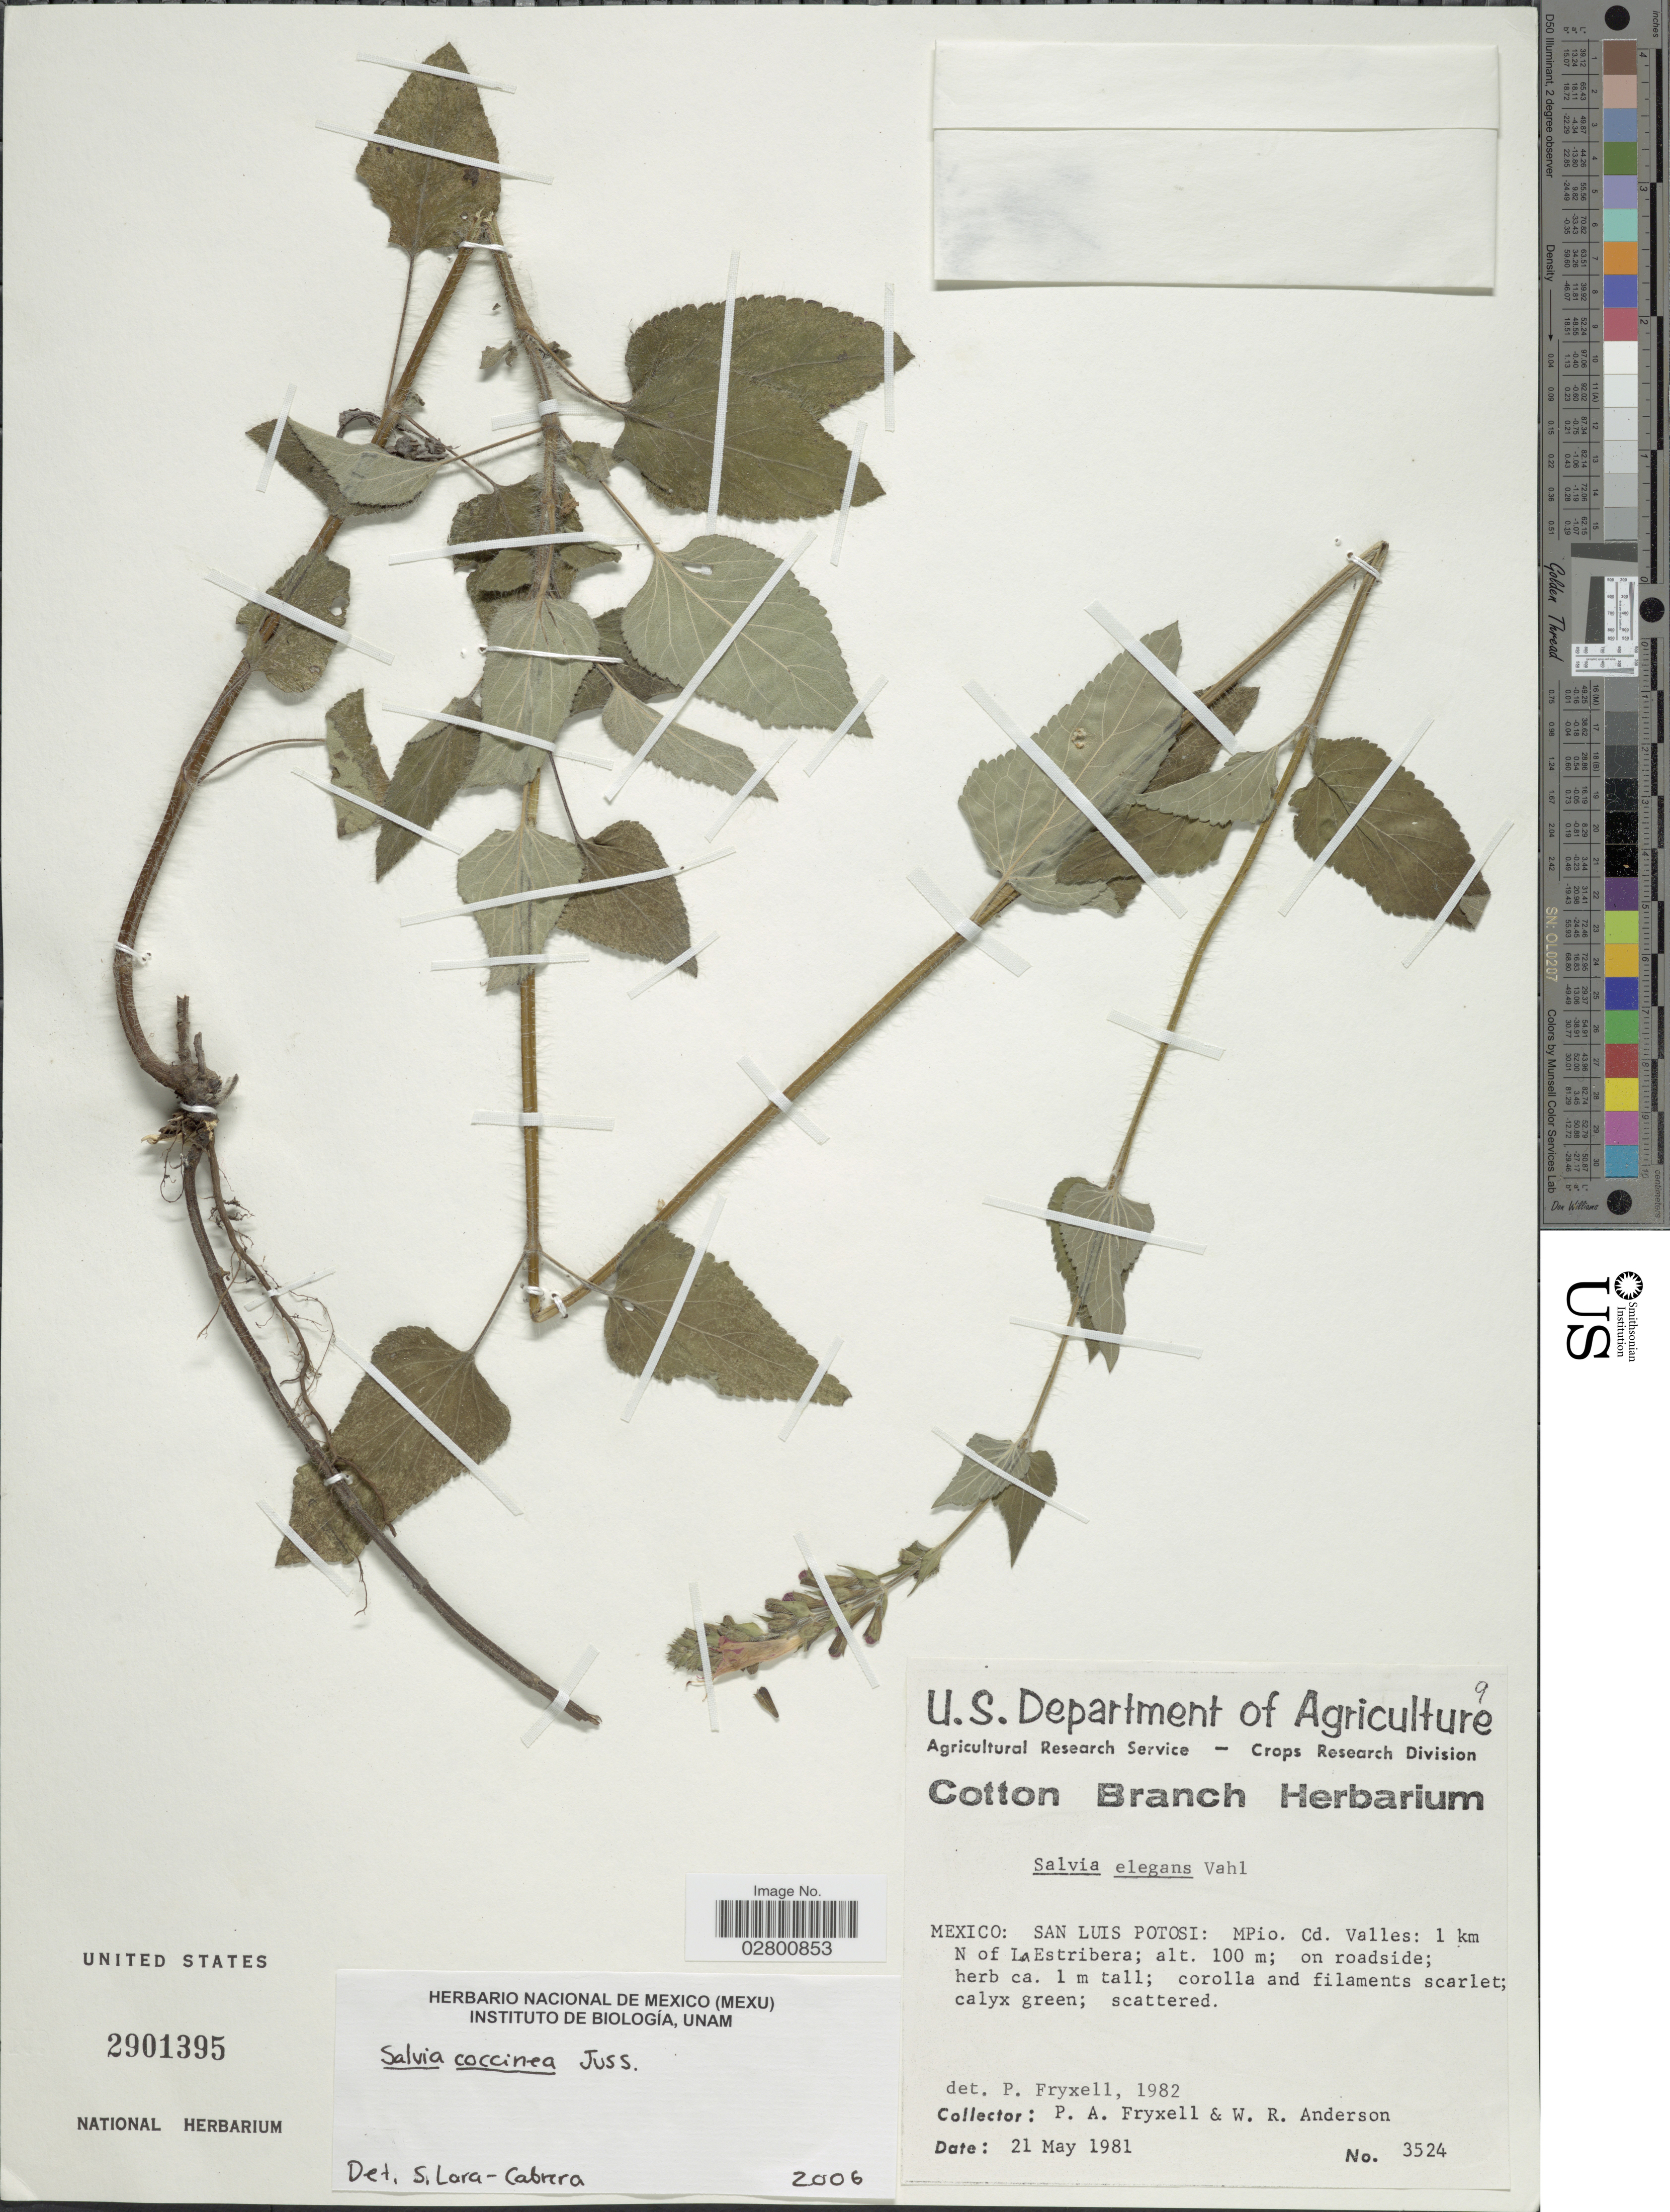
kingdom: Plantae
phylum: Tracheophyta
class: Magnoliopsida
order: Lamiales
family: Lamiaceae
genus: Salvia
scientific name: Salvia coccinea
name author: Etlinger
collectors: P. A. Fryxell & W. Anderson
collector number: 3524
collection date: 1981-05-21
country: Mexico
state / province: San Luis Potosí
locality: Mpio. Cd. Valles: 1 km N of La Estribera. on roadside.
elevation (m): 100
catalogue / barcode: US 2901395